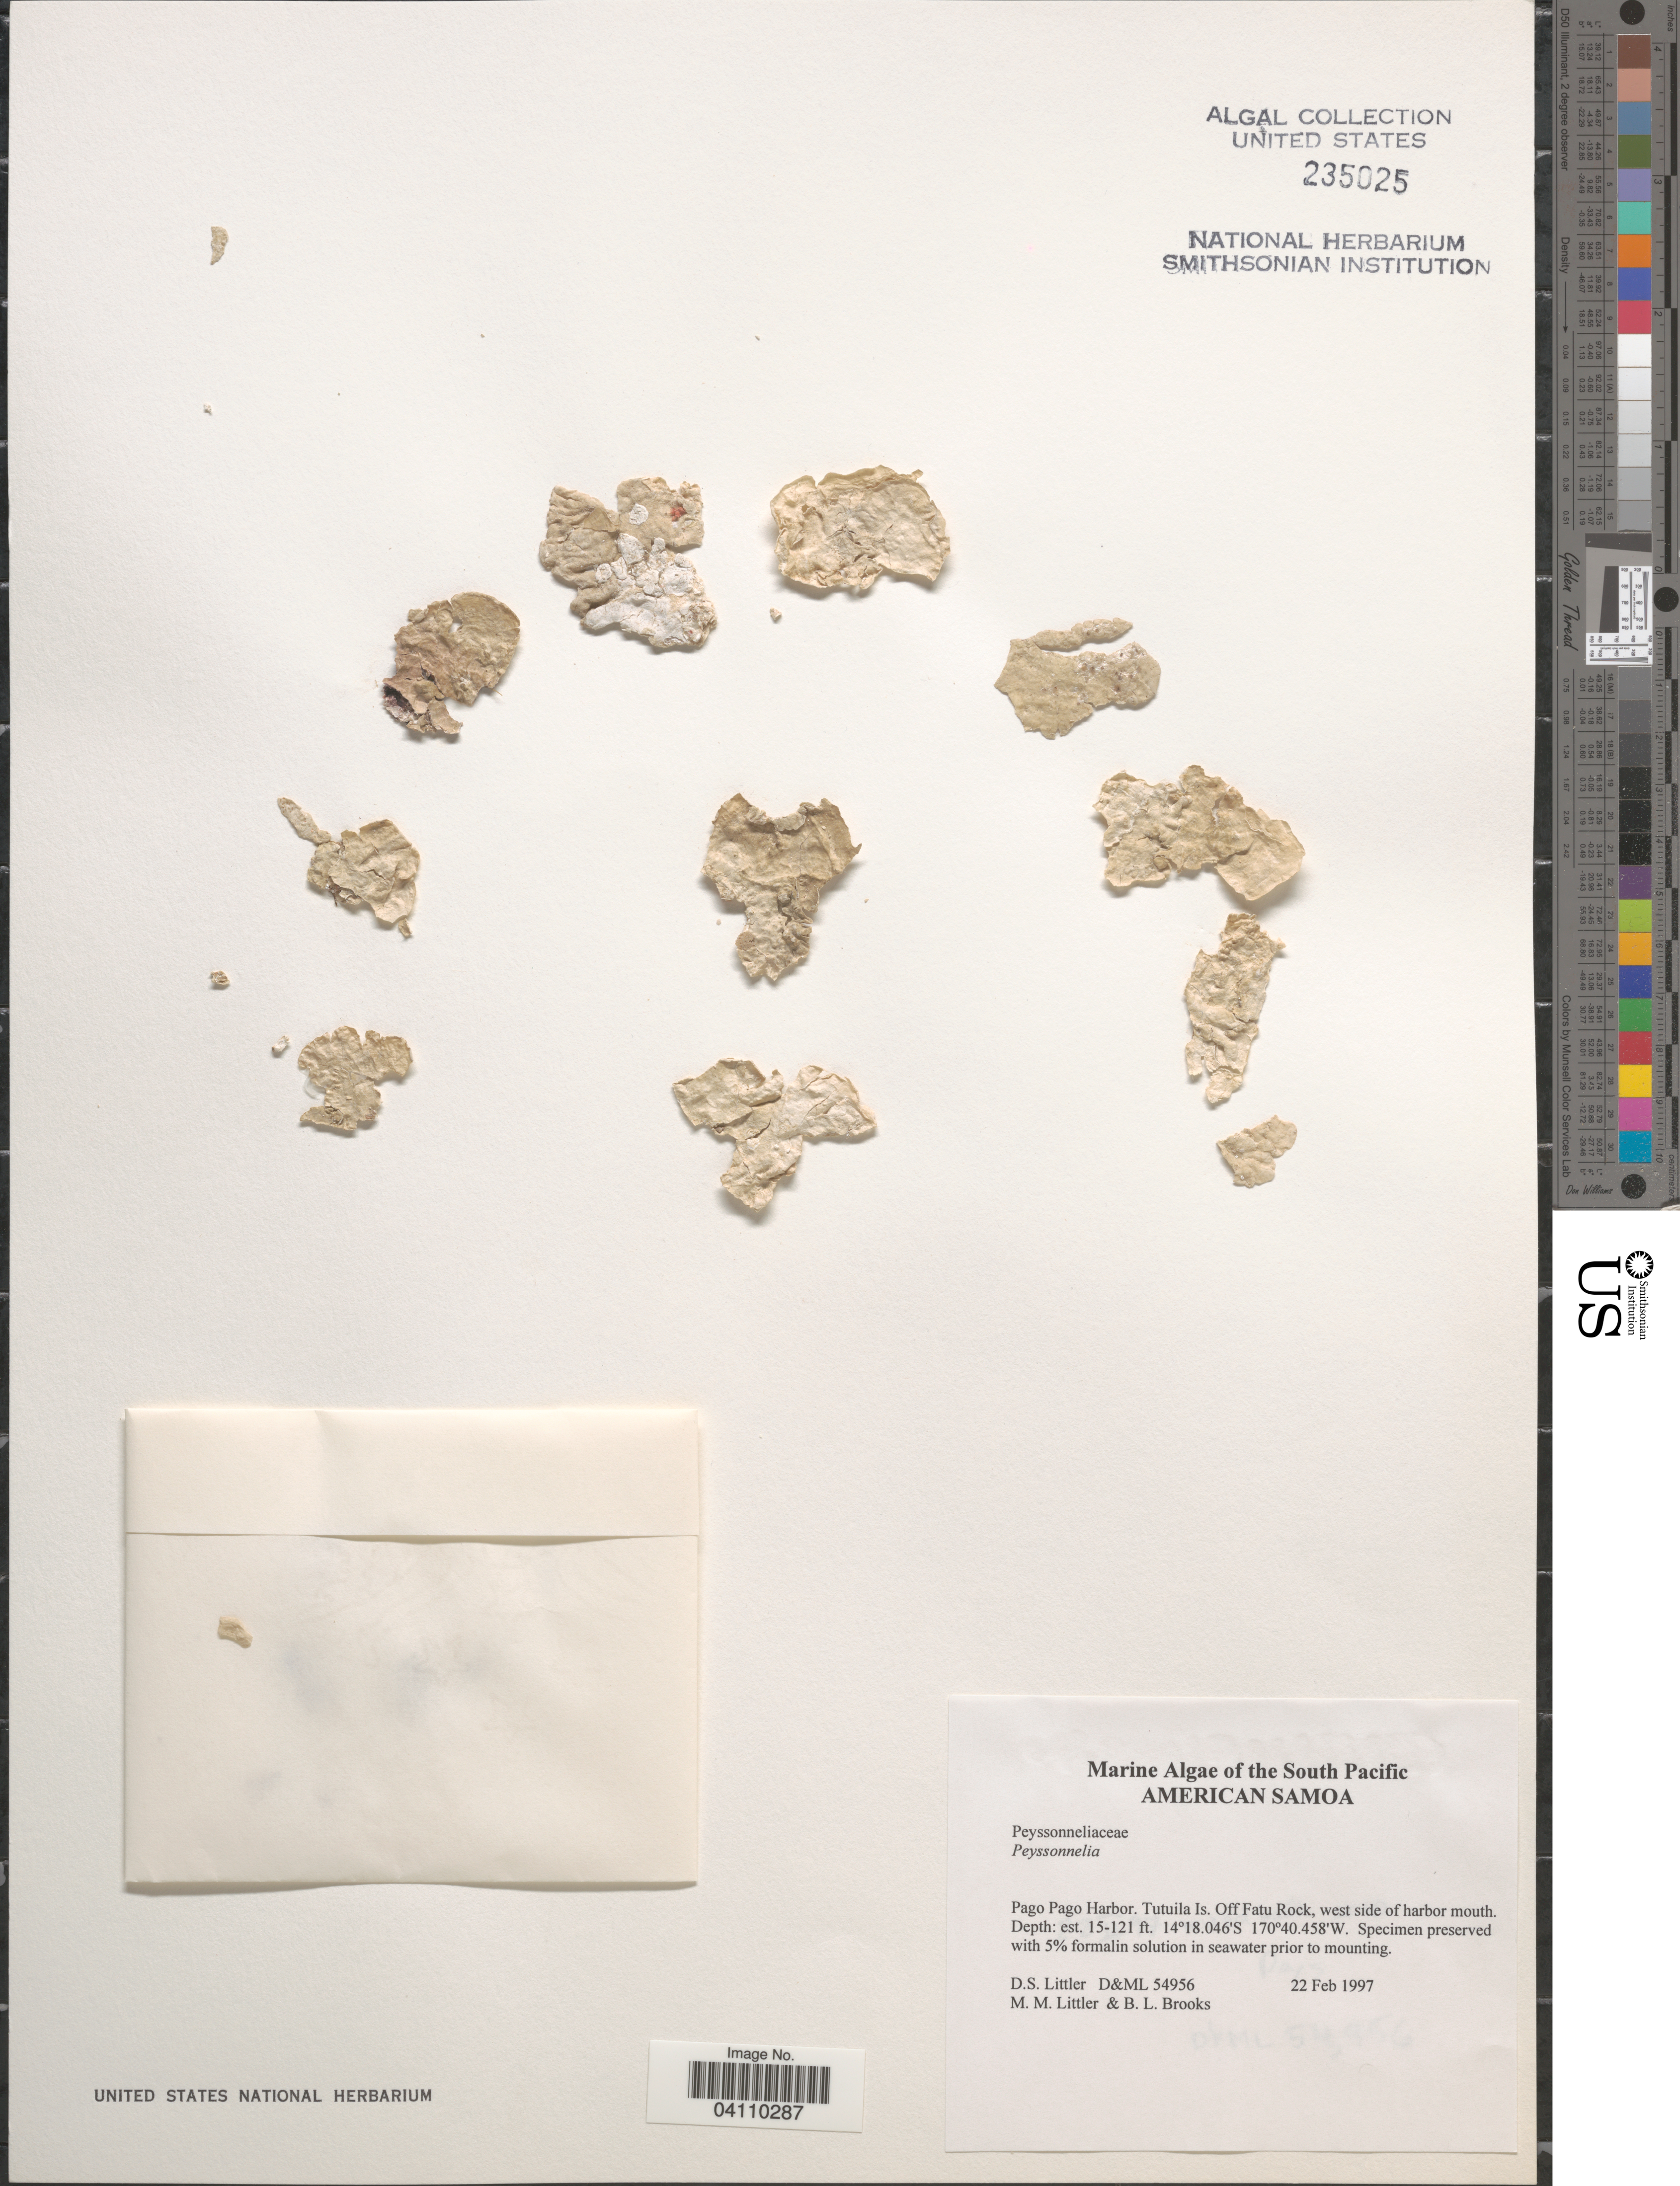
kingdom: Plantae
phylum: Rhodophyta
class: Florideophyceae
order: Peyssonneliales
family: Peyssonneliaceae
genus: Peyssonnelia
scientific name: Peyssonnelia sp.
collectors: D. S. Littler & B. Brooks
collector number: D&ML54956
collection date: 1997-02-22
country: American Samoa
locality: The South Pacific. Pago Pago Harbor. Tutuila Is. Off Fatu Rock, west side of harbor mouth.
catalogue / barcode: US 235025